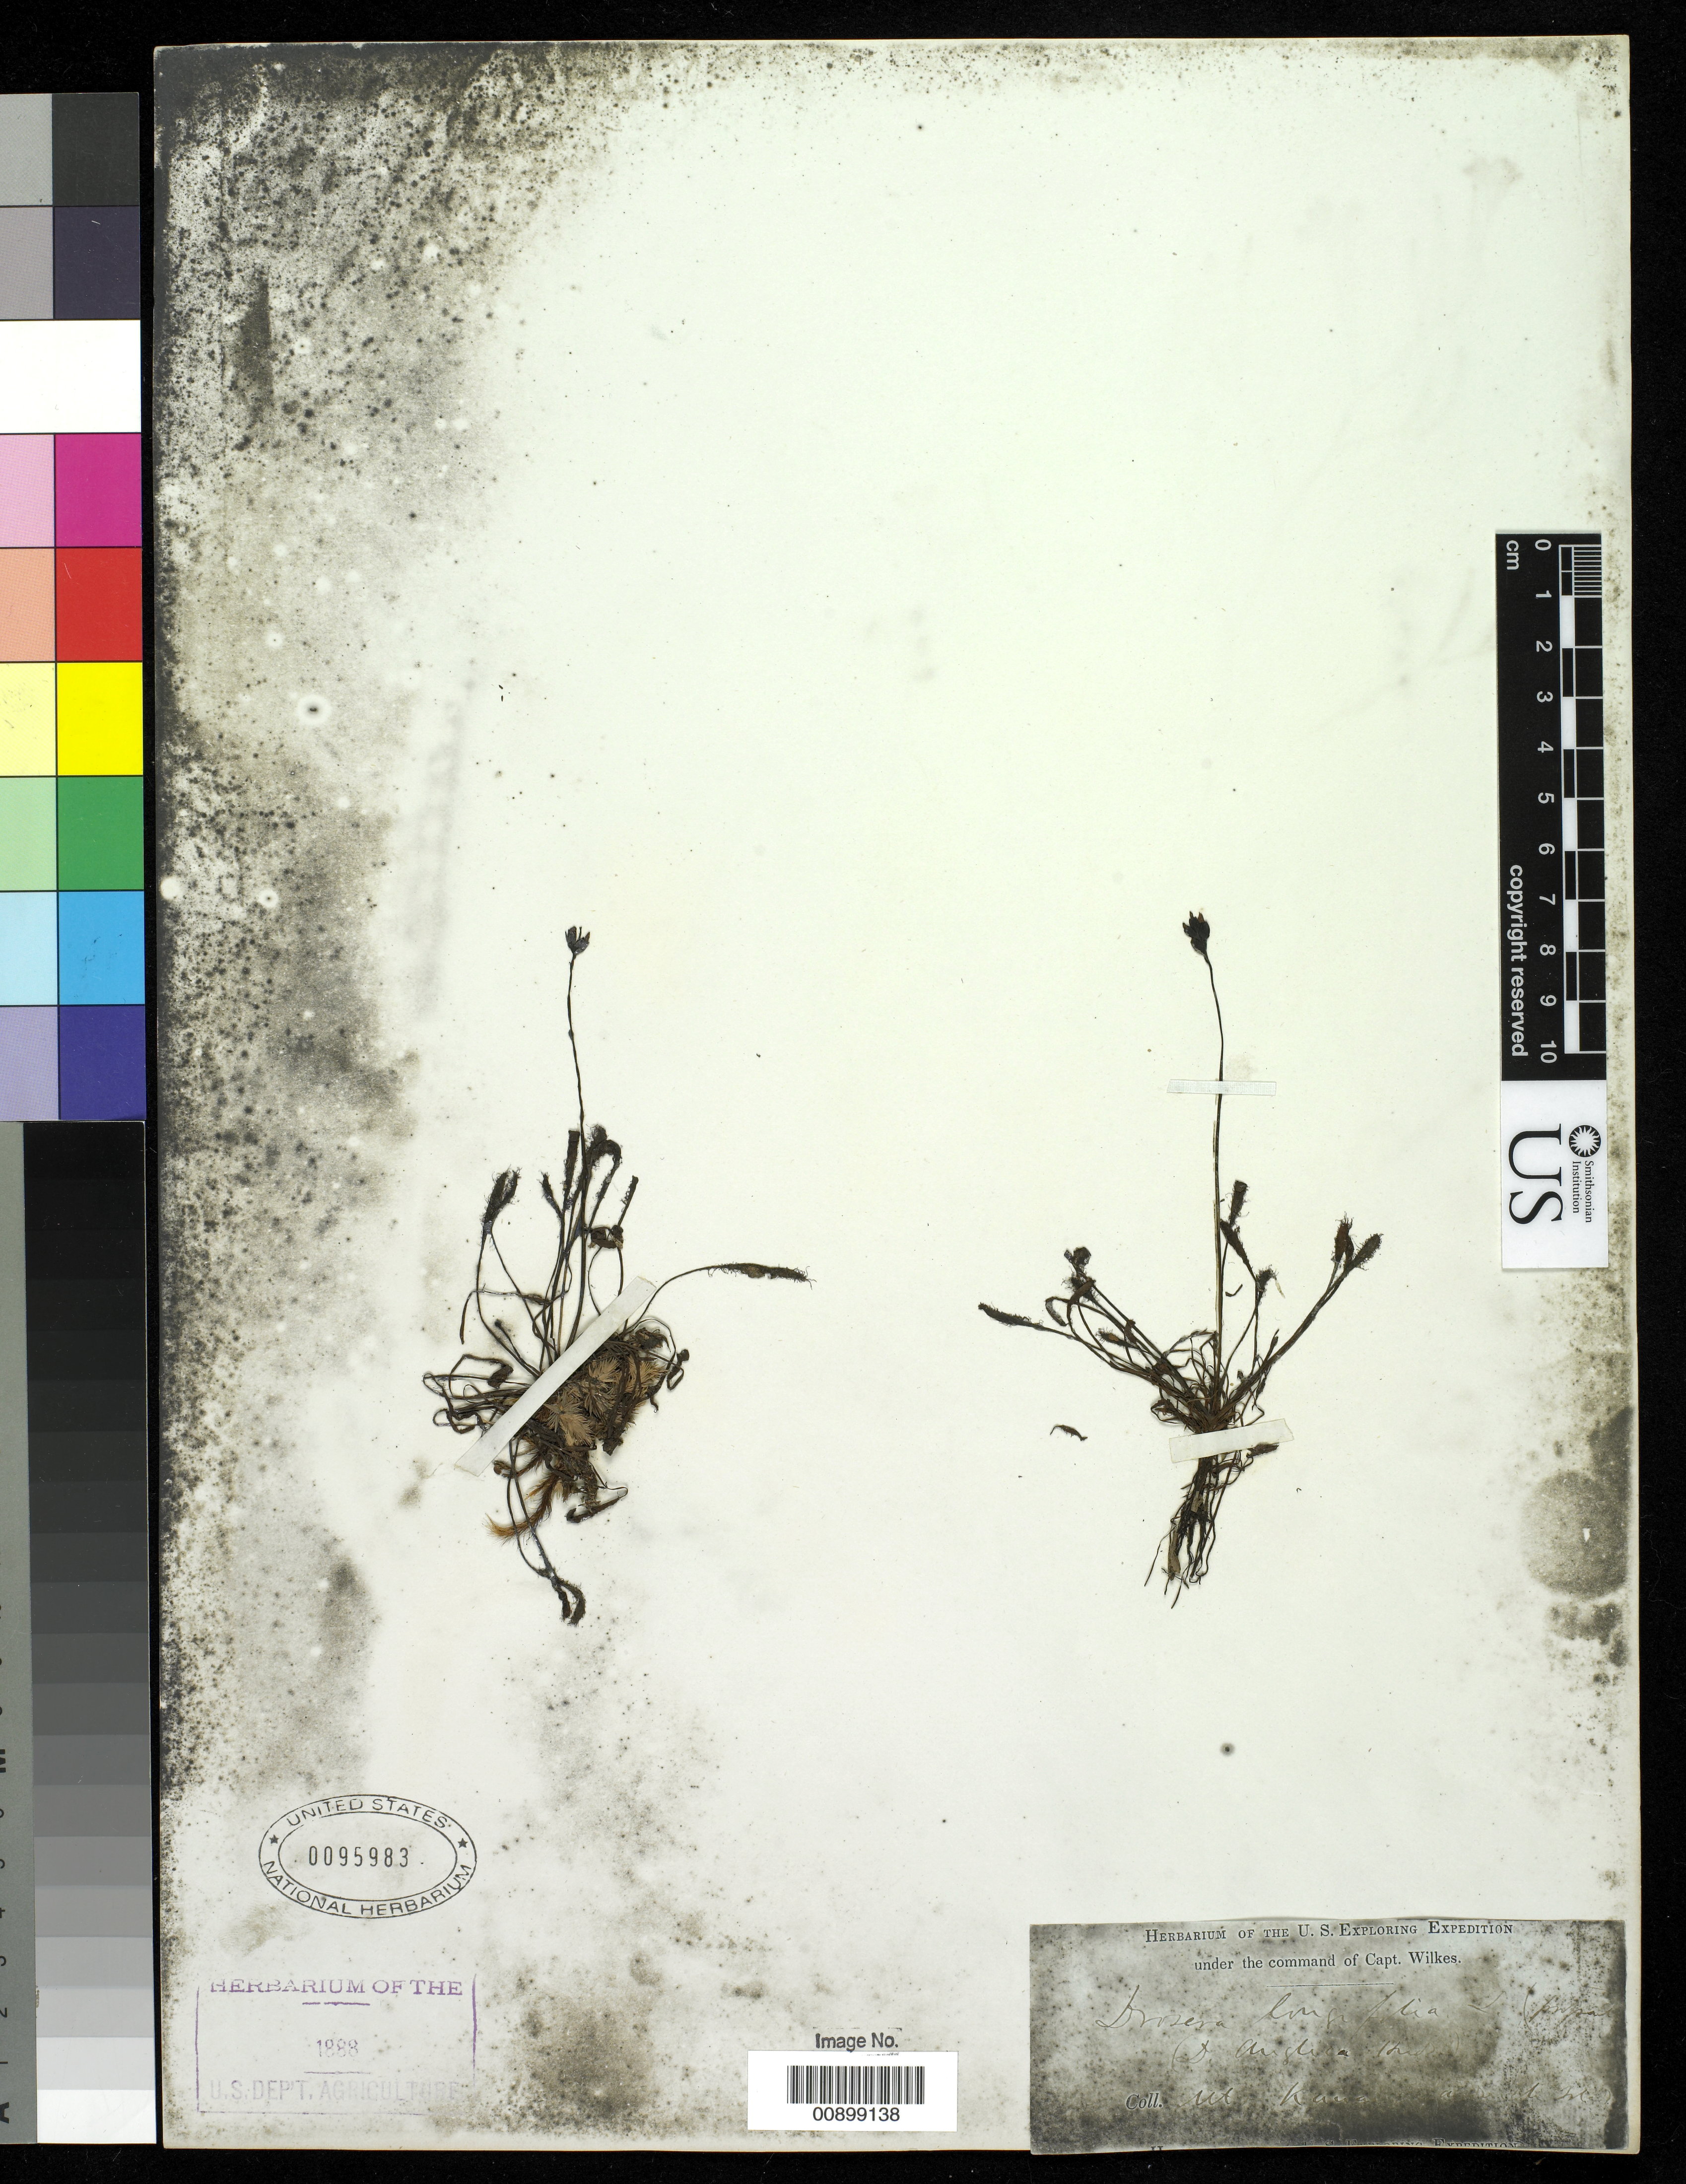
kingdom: Plantae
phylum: Tracheophyta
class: Magnoliopsida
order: Caryophyllales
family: Droseraceae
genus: Drosera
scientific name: Drosera longifolia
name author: L.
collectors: Wilkes Explor. Exped.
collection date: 1838/1842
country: United States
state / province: Hawaii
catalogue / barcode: US 95983